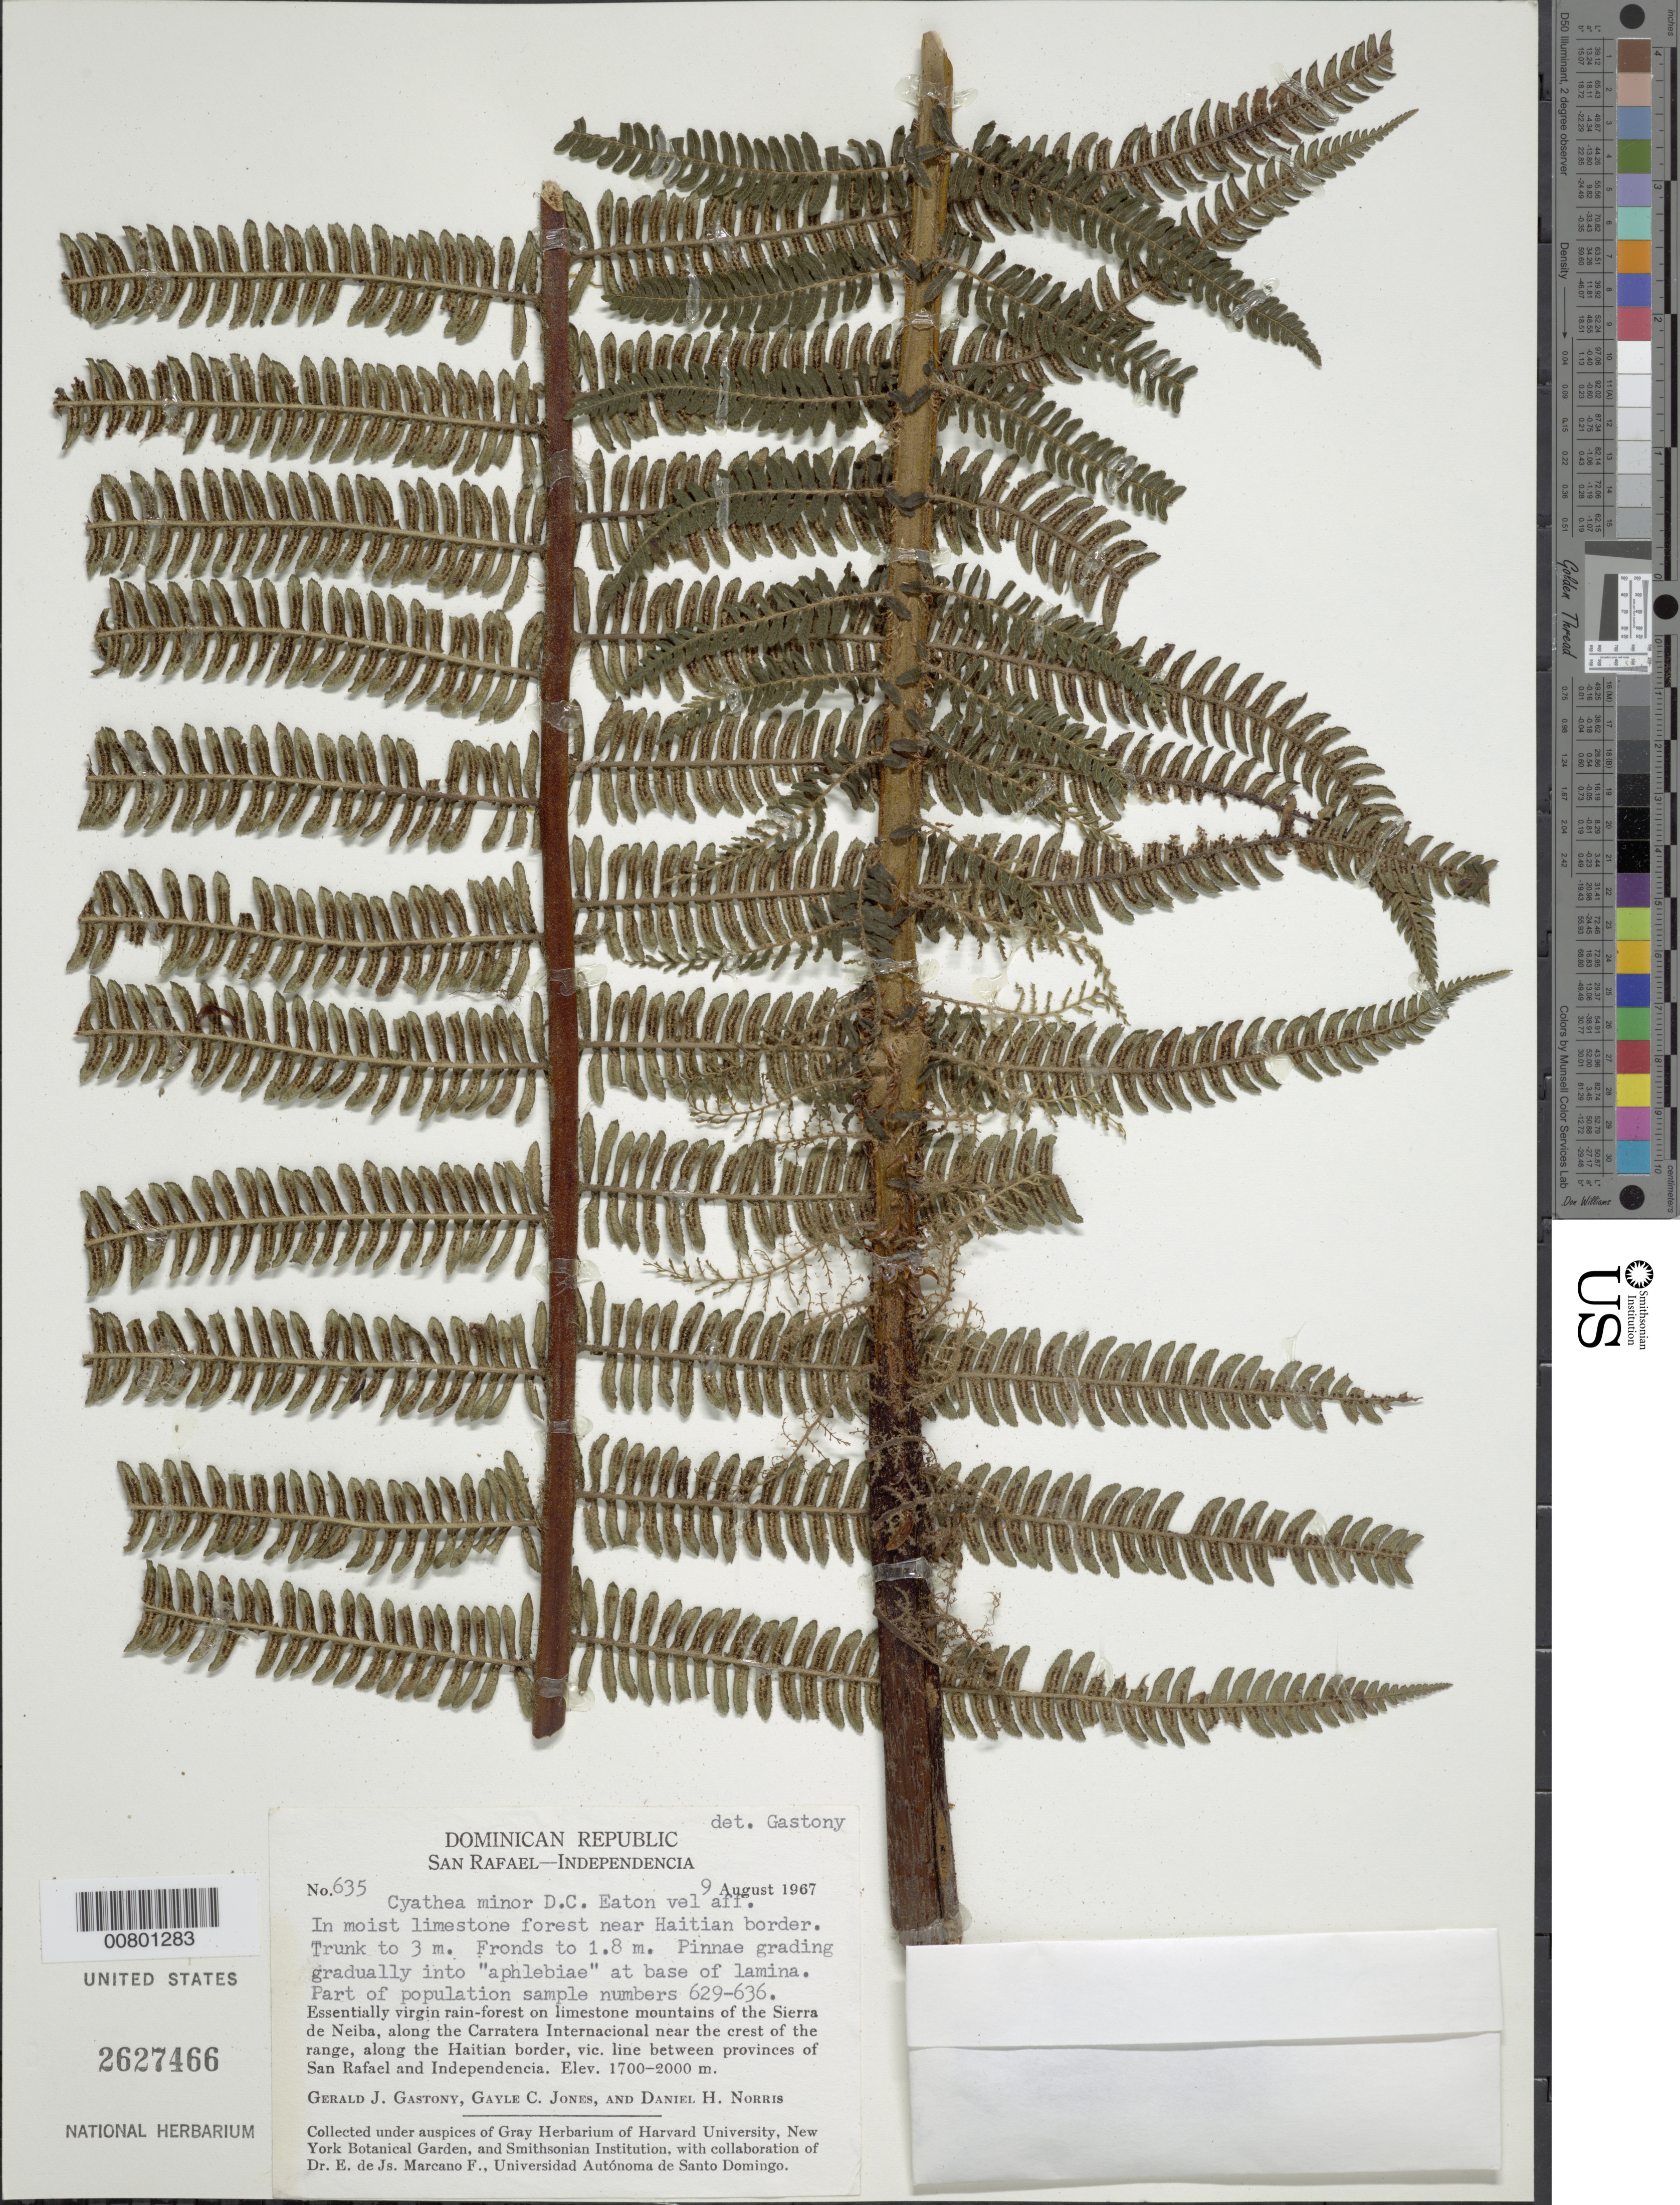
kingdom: Plantae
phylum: Tracheophyta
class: Polypodiopsida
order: Cyatheales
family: Cyatheaceae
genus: Alsophila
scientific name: Alsophila minor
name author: (D.C. Eaton) R.M. Tryon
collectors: G. Gastony, G. C. Jones & D. H. Norris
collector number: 635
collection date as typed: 09 Aug 1967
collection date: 1967-08-09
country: Dominican Republic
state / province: Independencia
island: Hispaniola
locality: San Rafael-Independencia, Sierra de Neiba, Carratera Internacional, along Haitian border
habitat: Essentially virgin rainforest on limestone mountains; moist limestone forest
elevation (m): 1700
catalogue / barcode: US 2627466